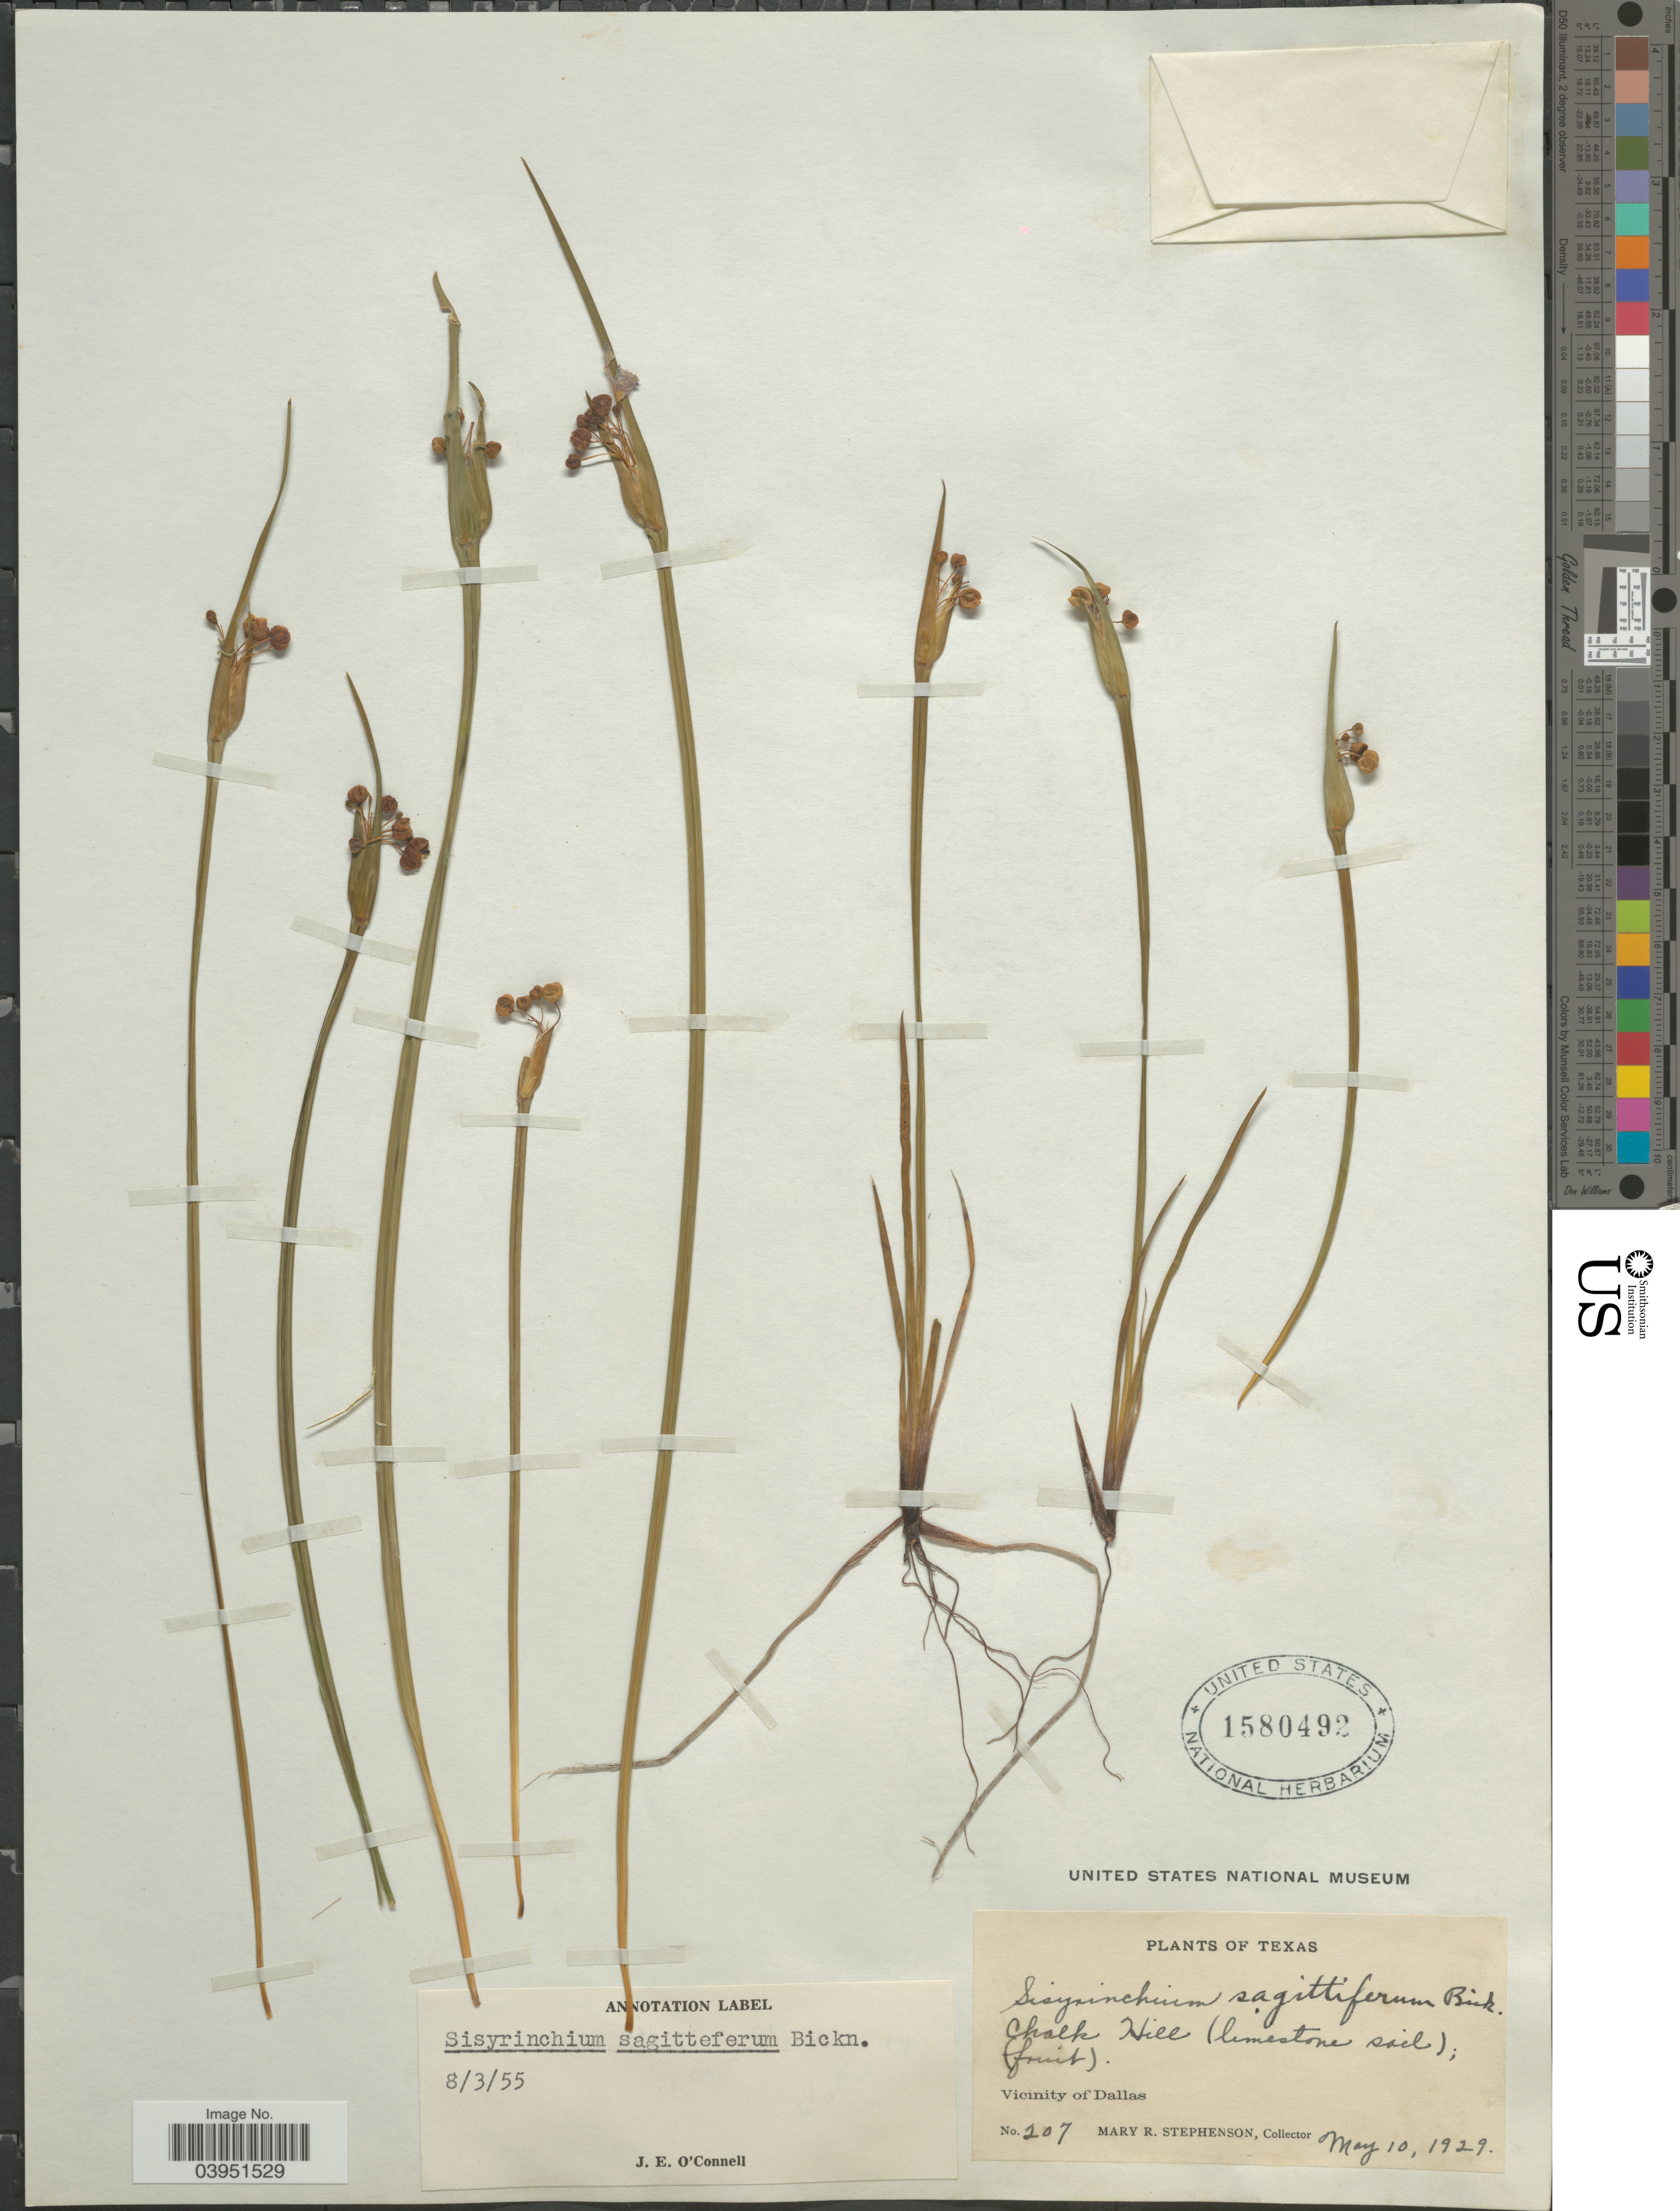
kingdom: Plantae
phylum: Tracheophyta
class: Liliopsida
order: Asparagales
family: Iridaceae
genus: Sisyrinchium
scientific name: Sisyrinchium sagittiferum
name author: E.P. Bicknell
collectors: M. Stephenson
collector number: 207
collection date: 1929-05-10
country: United States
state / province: Texas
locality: Chalk Hill (limestone soil); Vicinity of Dallas.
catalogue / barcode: US 1580492